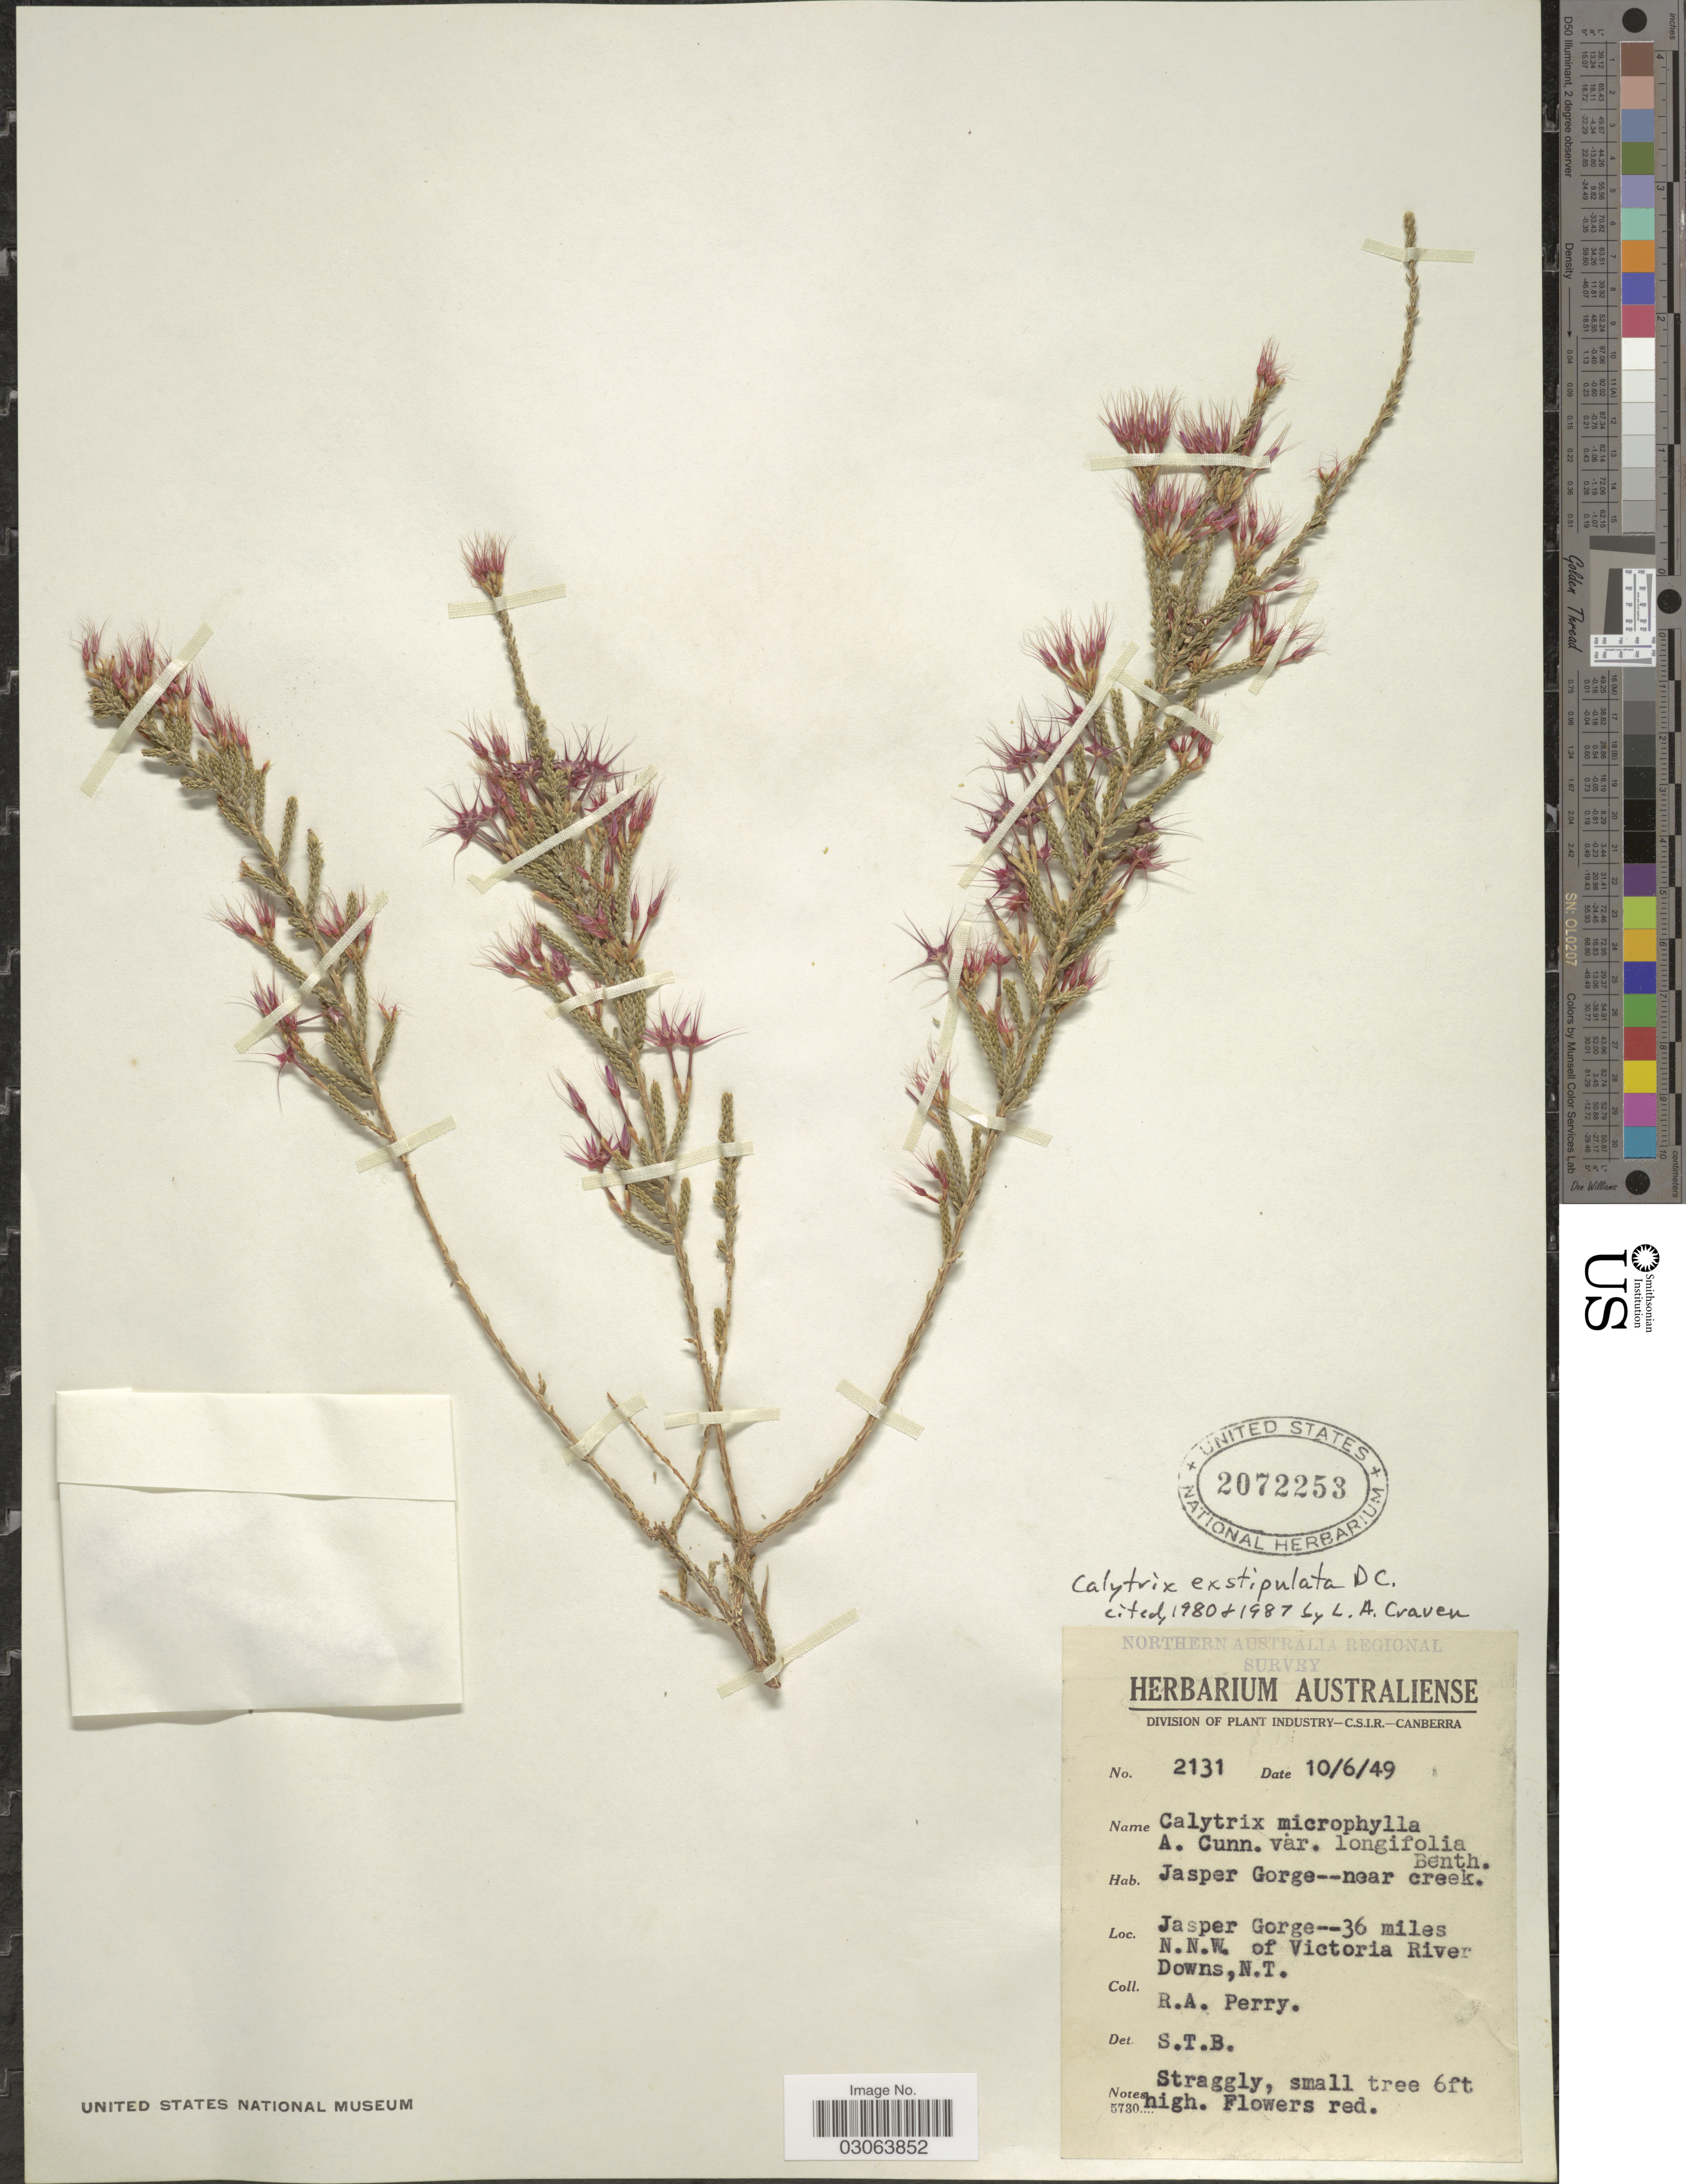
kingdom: Plantae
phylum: Tracheophyta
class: Magnoliopsida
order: Myrtales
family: Myrtaceae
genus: Calytrix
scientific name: Calytrix exstipulata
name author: D.C.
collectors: Perry, R. A.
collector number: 2131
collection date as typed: Transcribed d/m/y: 10/6/49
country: Australia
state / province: Northern Territory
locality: Jasper Gorge - near creek, Jasper Gorge - 36 miles N.N.W. of Victoria River Downs.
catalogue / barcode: US 2072253